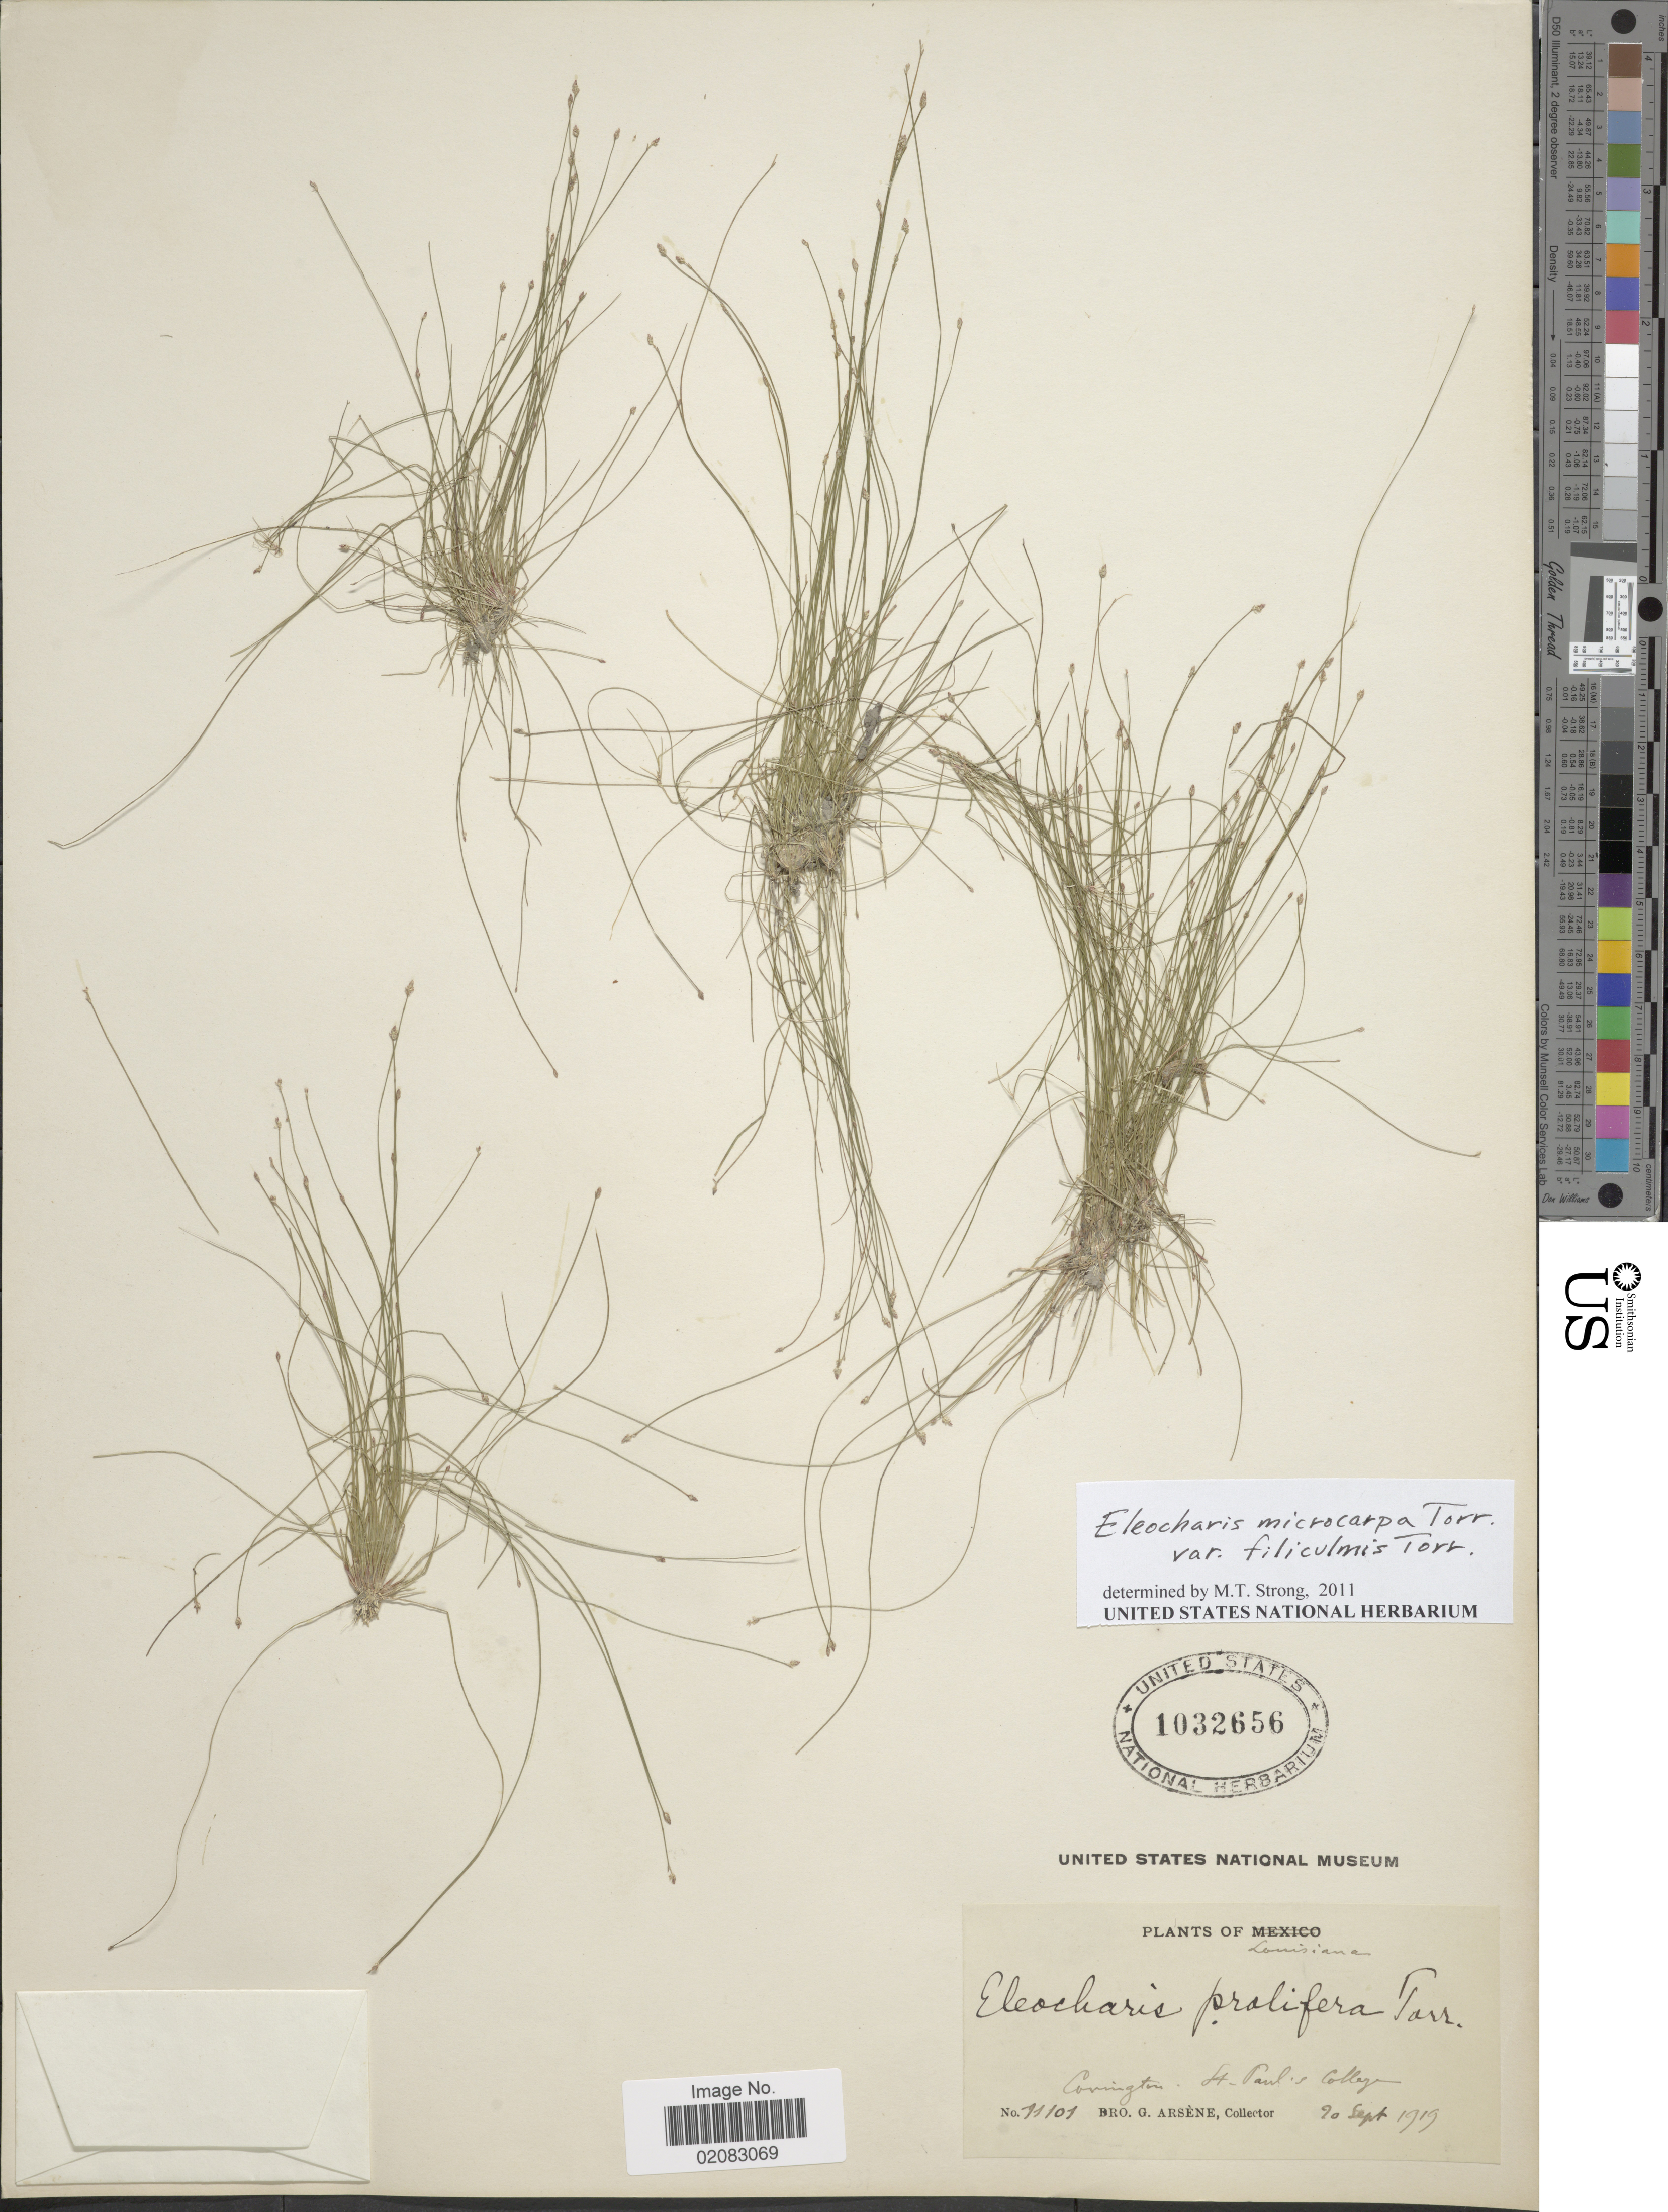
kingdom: Plantae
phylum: Tracheophyta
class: Liliopsida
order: Poales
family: Cyperaceae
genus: Eleocharis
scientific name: Eleocharis microcarpa var. filiculmis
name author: Torr.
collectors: Bro. G. Arsène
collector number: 11101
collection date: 1919-09-20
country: United States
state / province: Louisiana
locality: Covington, St Paul's College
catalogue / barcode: US 1032656